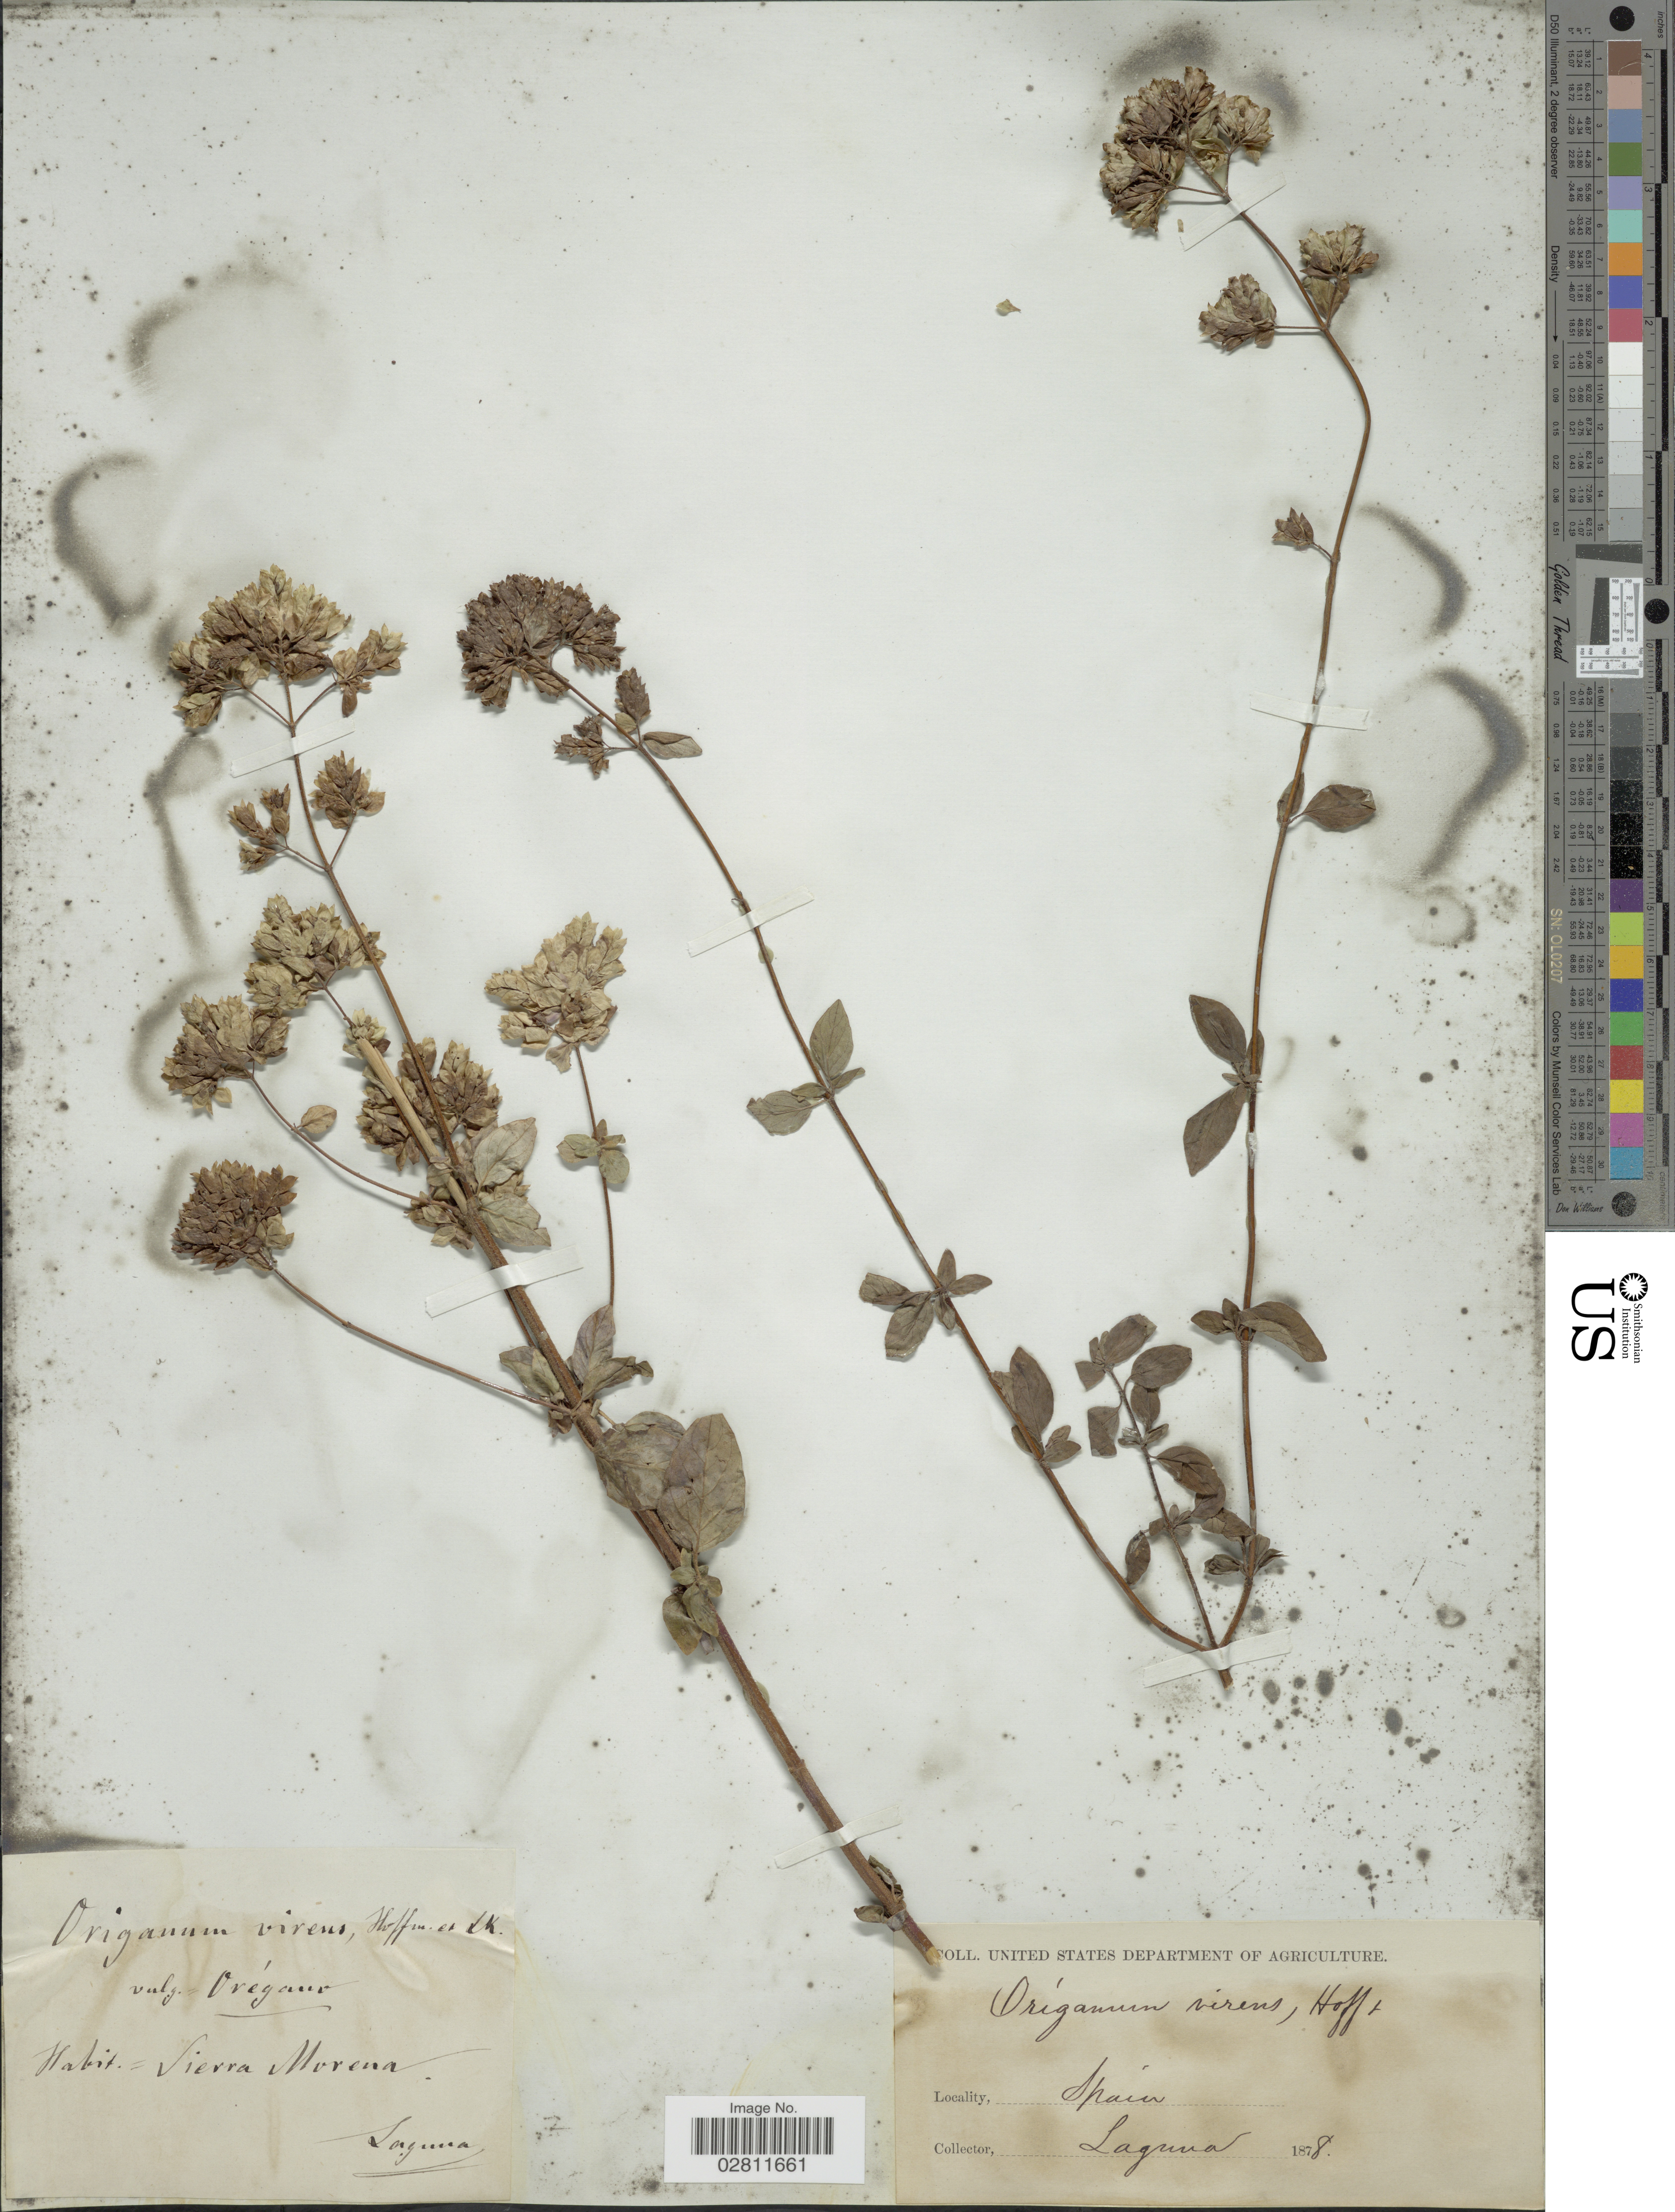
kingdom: Plantae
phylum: Tracheophyta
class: Magnoliopsida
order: Lamiales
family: Lamiaceae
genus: Origanum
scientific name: Origanum vulgare subsp. virens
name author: (Hoffmanns. & Link) Ietsw.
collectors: -. Laguna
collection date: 1878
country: Spain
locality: Sierra Morena.